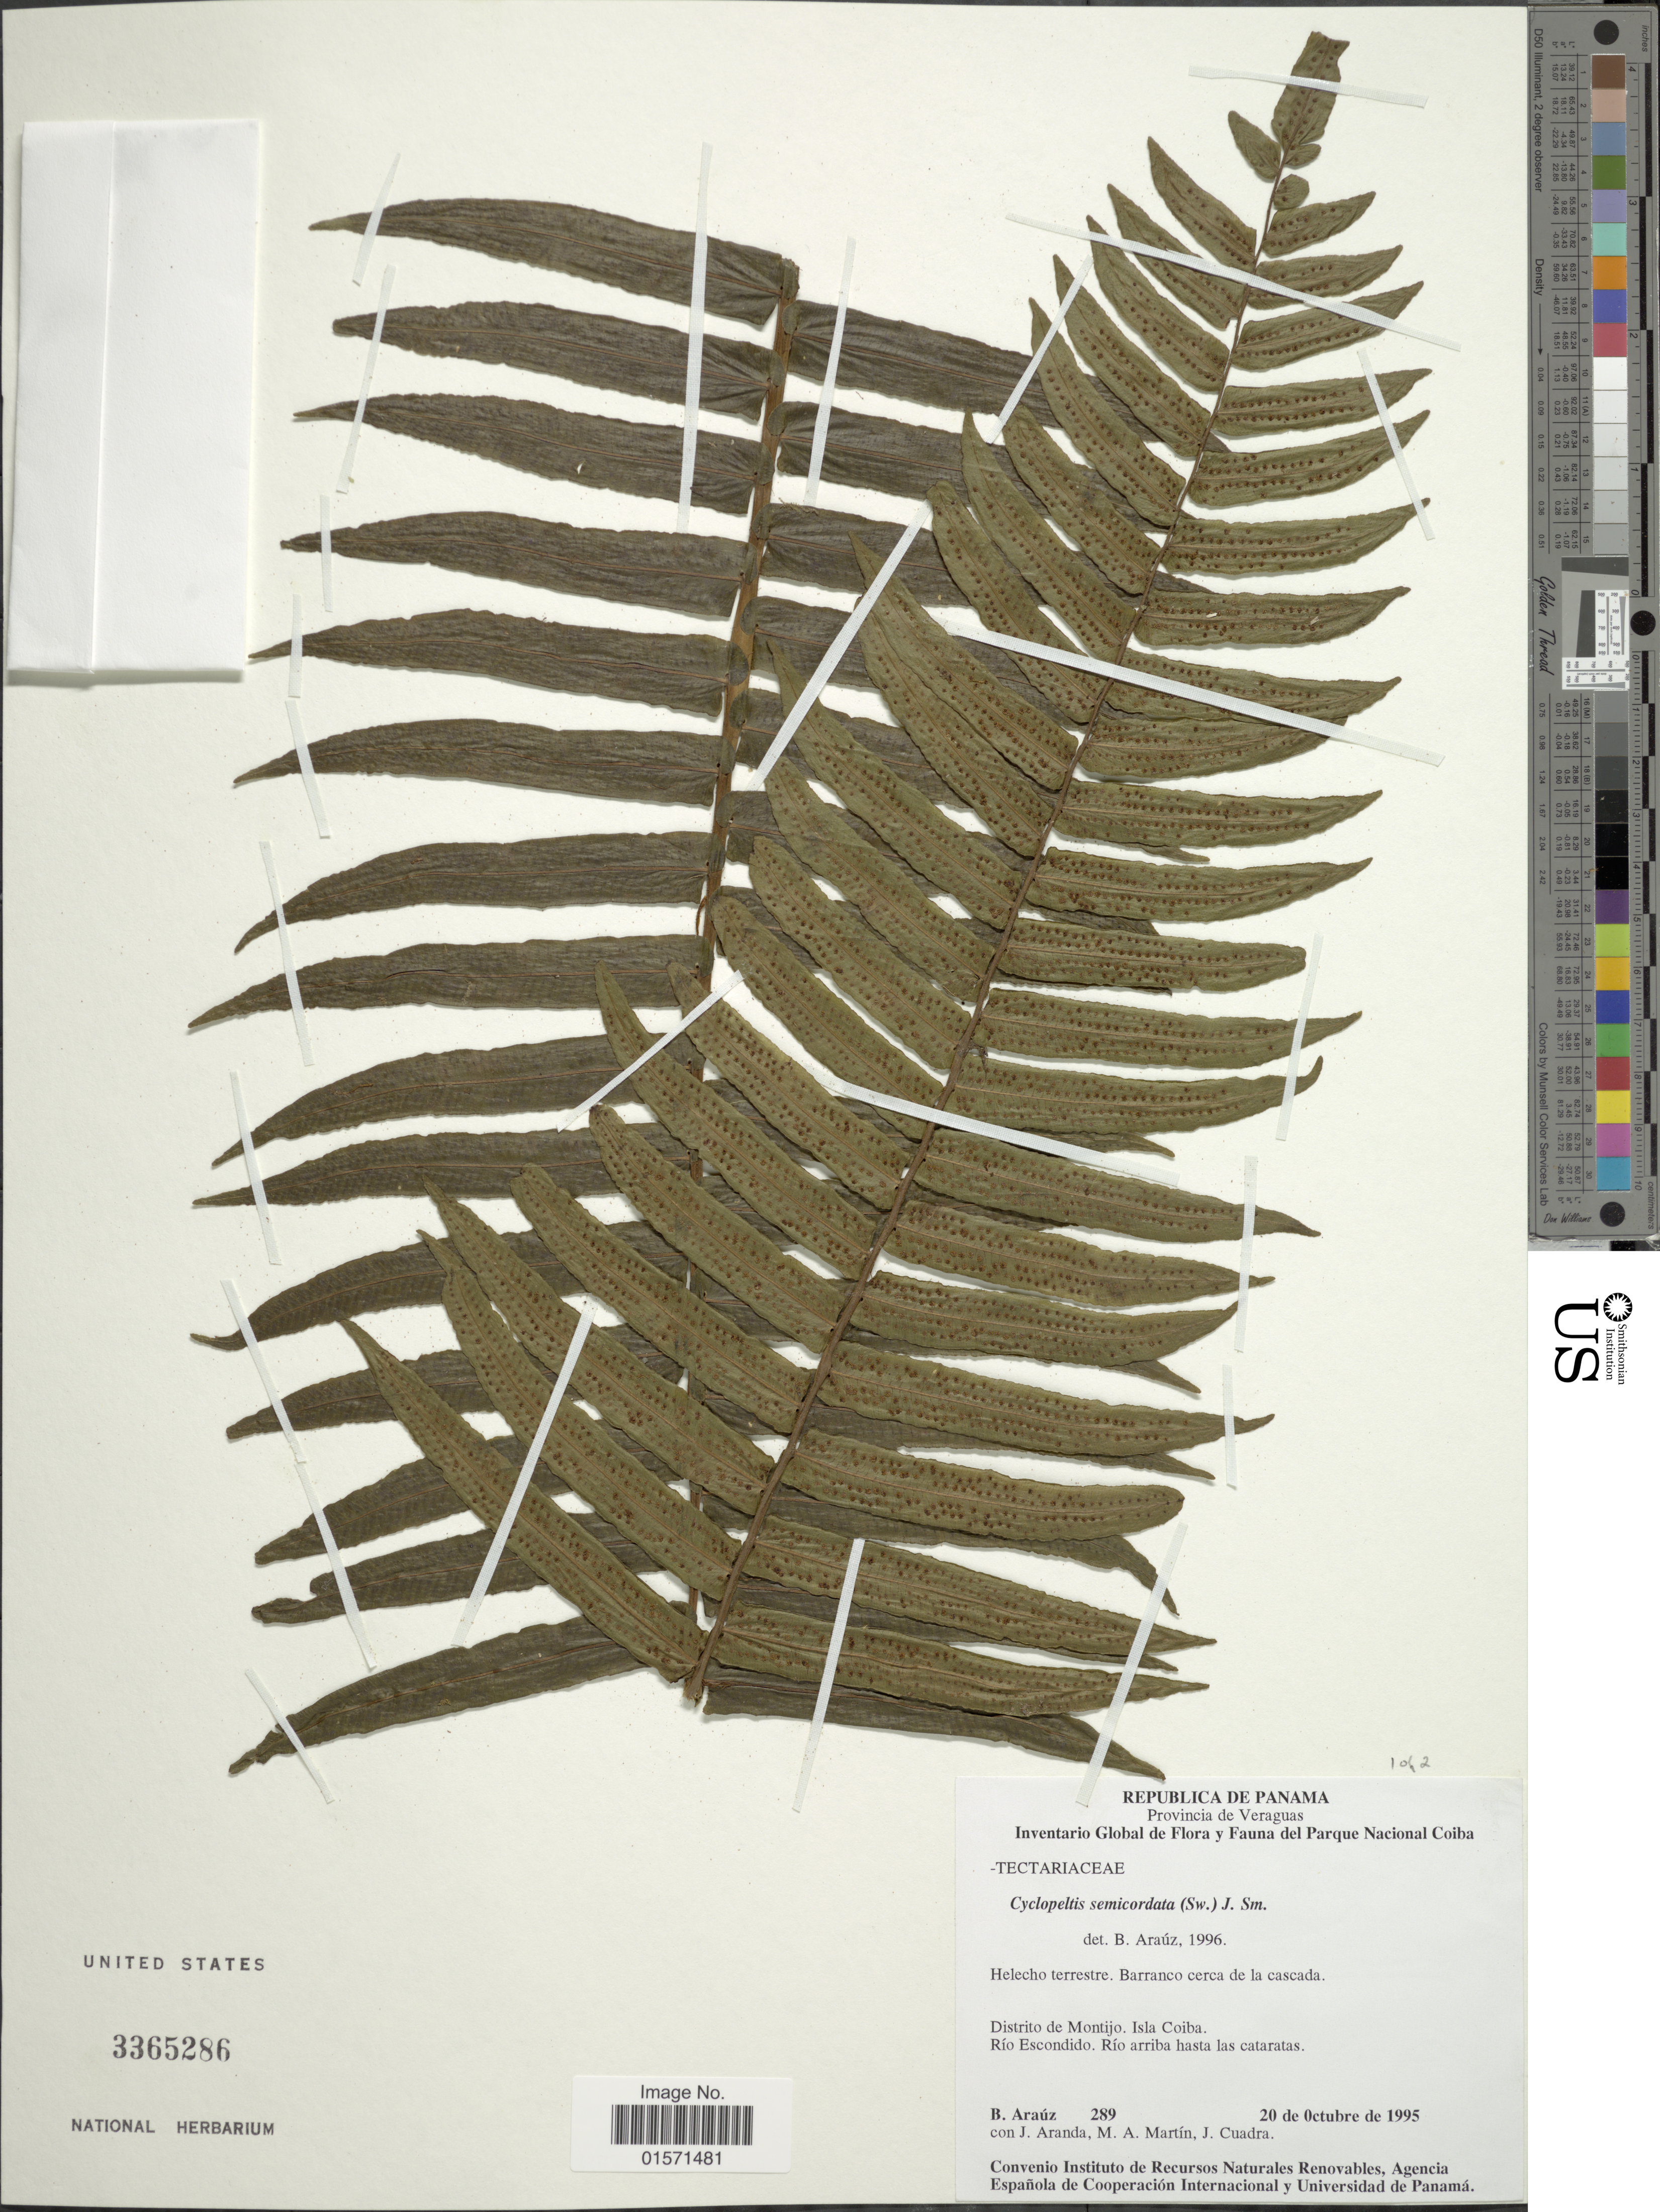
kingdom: Plantae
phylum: Tracheophyta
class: Polypodiopsida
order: Polypodiales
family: Lomariopsidaceae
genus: Cyclopeltis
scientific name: Cyclopeltis semicordata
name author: (Sw.) J. Sm.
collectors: B. Araúz, J. Aranda, M. A. Martin & J. Cuadra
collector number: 289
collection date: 1995-10-20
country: Panama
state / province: Veraguas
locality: Provincia de Veraguas. Helecho terreste, Barranco cerca de la cascada. Distrito de Montijo. Isla Coiba. Rio Escondido. Rio arriba hasta las cataratas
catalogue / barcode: US 3365286